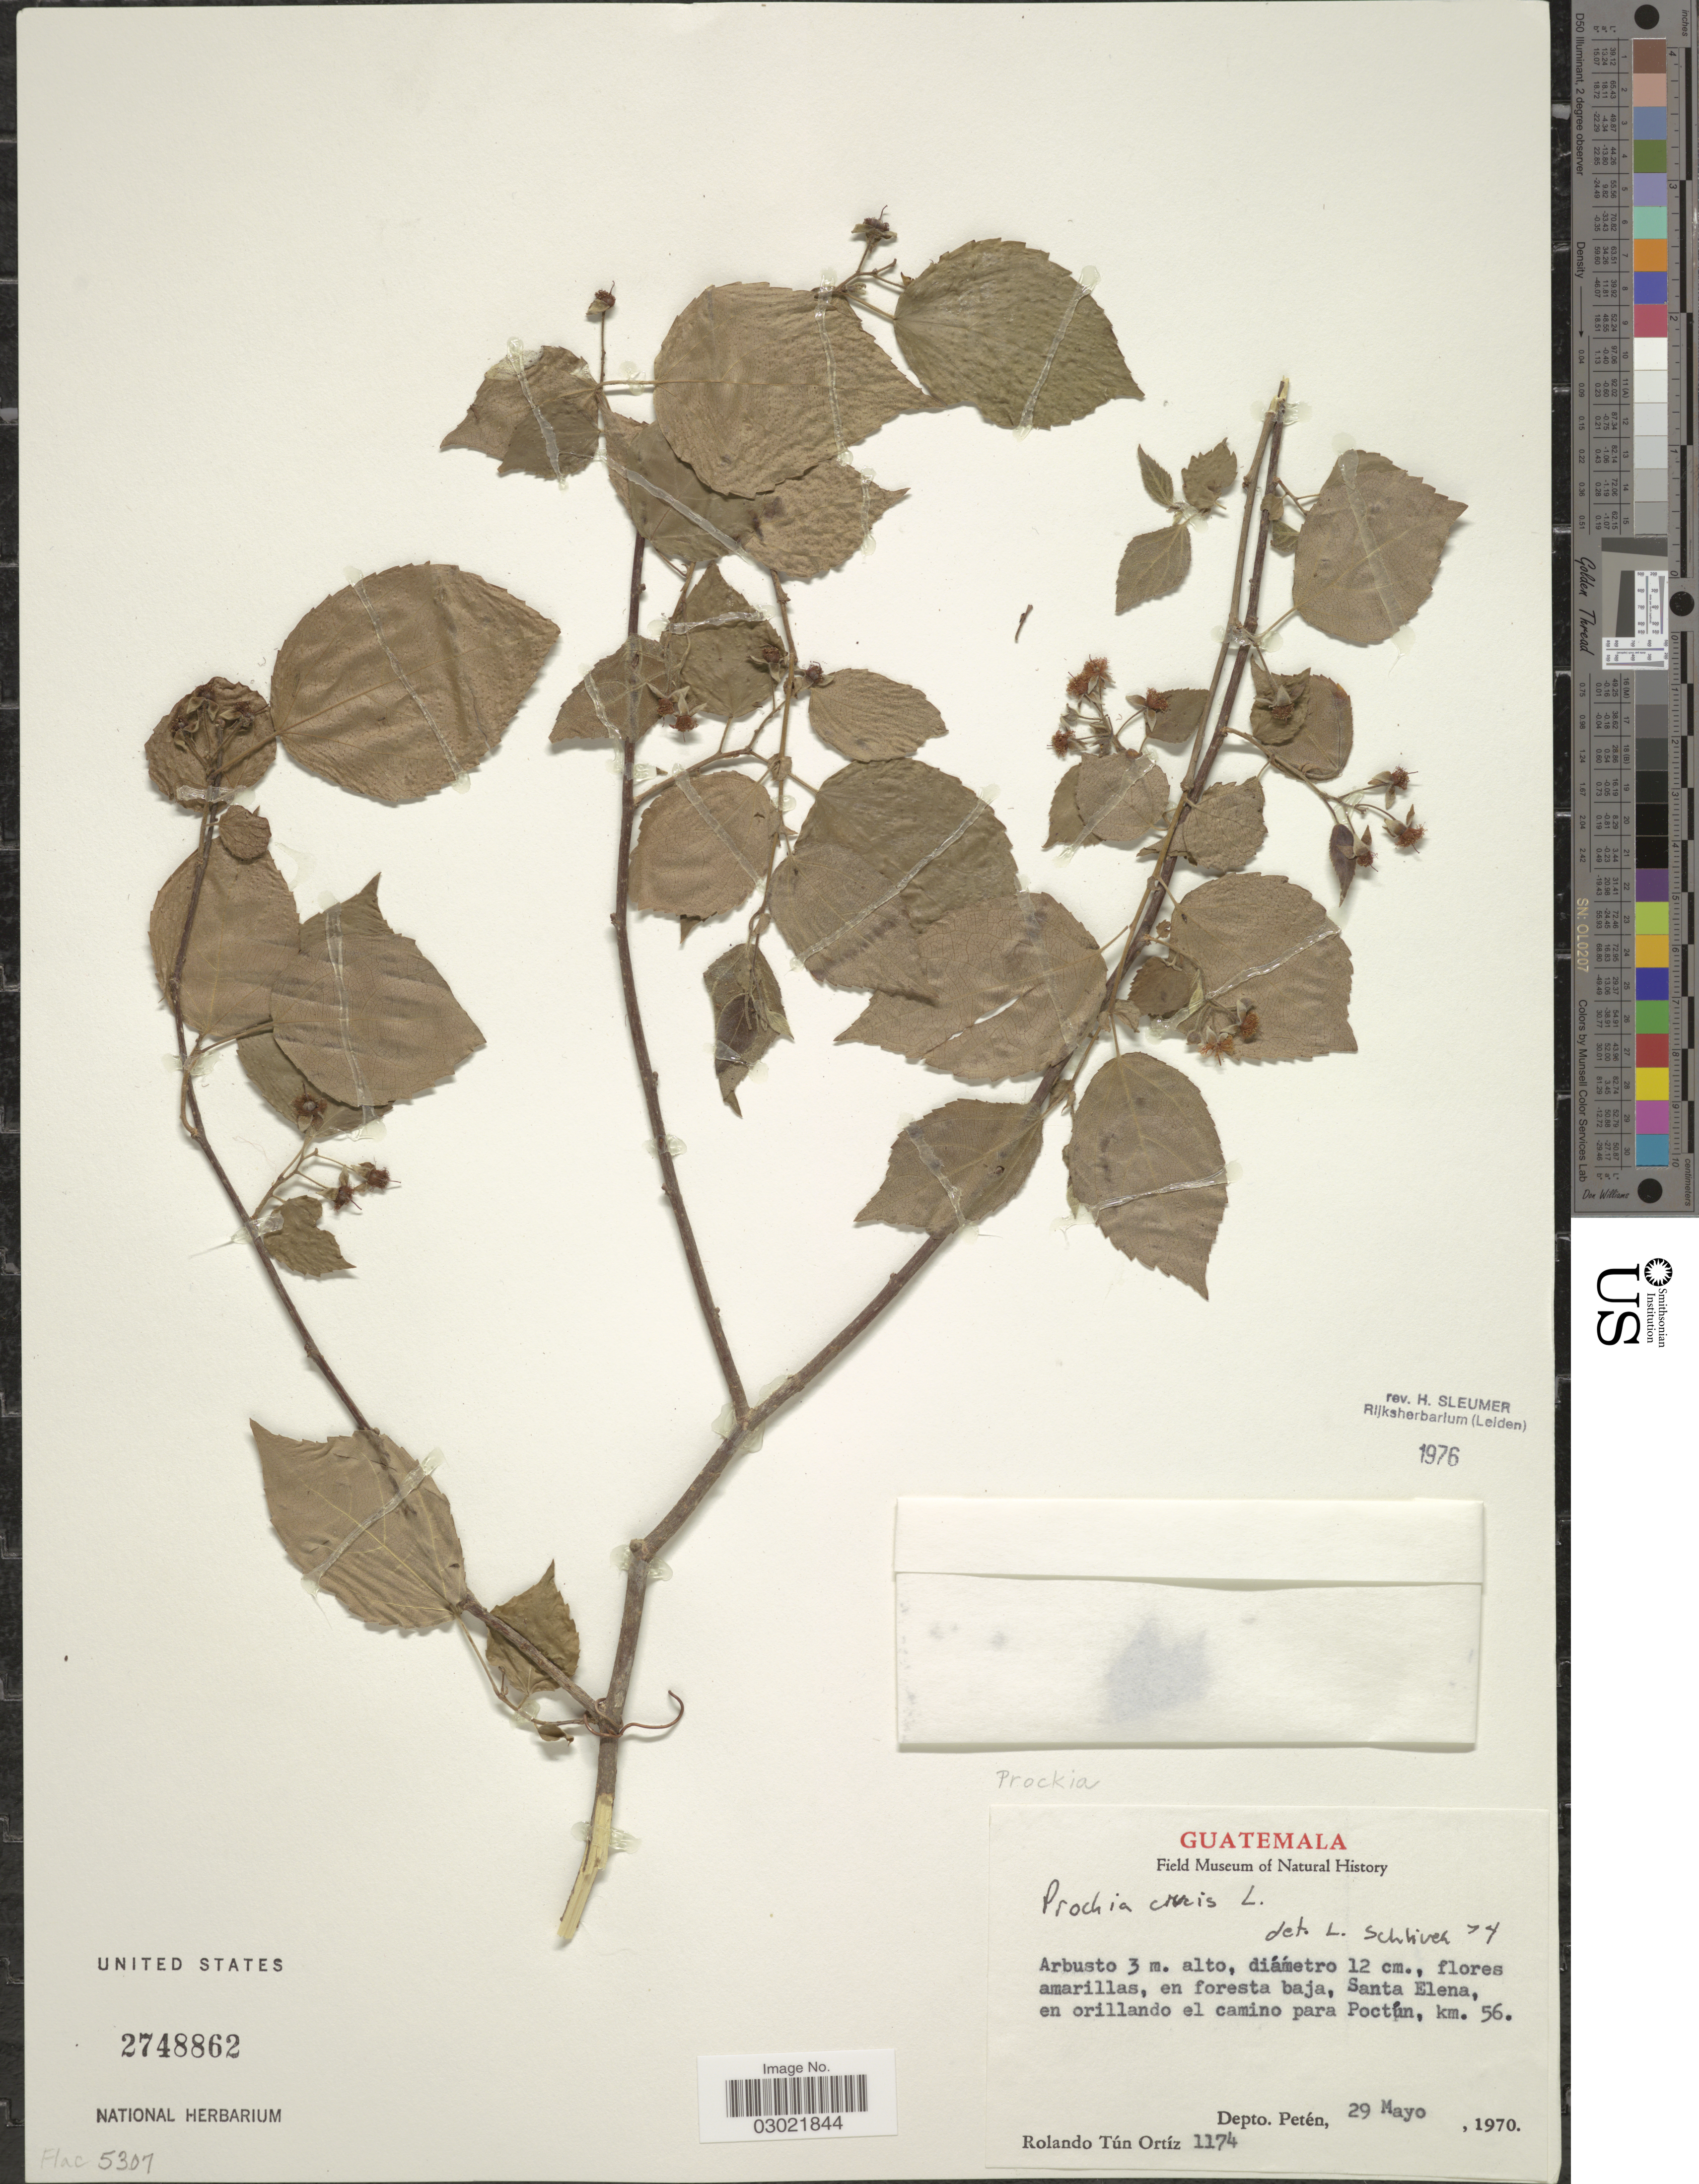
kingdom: Plantae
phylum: Tracheophyta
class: Magnoliopsida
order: Malpighiales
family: Salicaceae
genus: Prockia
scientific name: Prockia crucis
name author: P. Browne ex L.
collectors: R. Ortiz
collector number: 1174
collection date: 1970-05-29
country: Guatemala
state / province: El Petén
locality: En foresta baja, Santa Elena, en orillando el camino para Poctún, km. 56. Depto. Péten.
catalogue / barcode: US 2748862